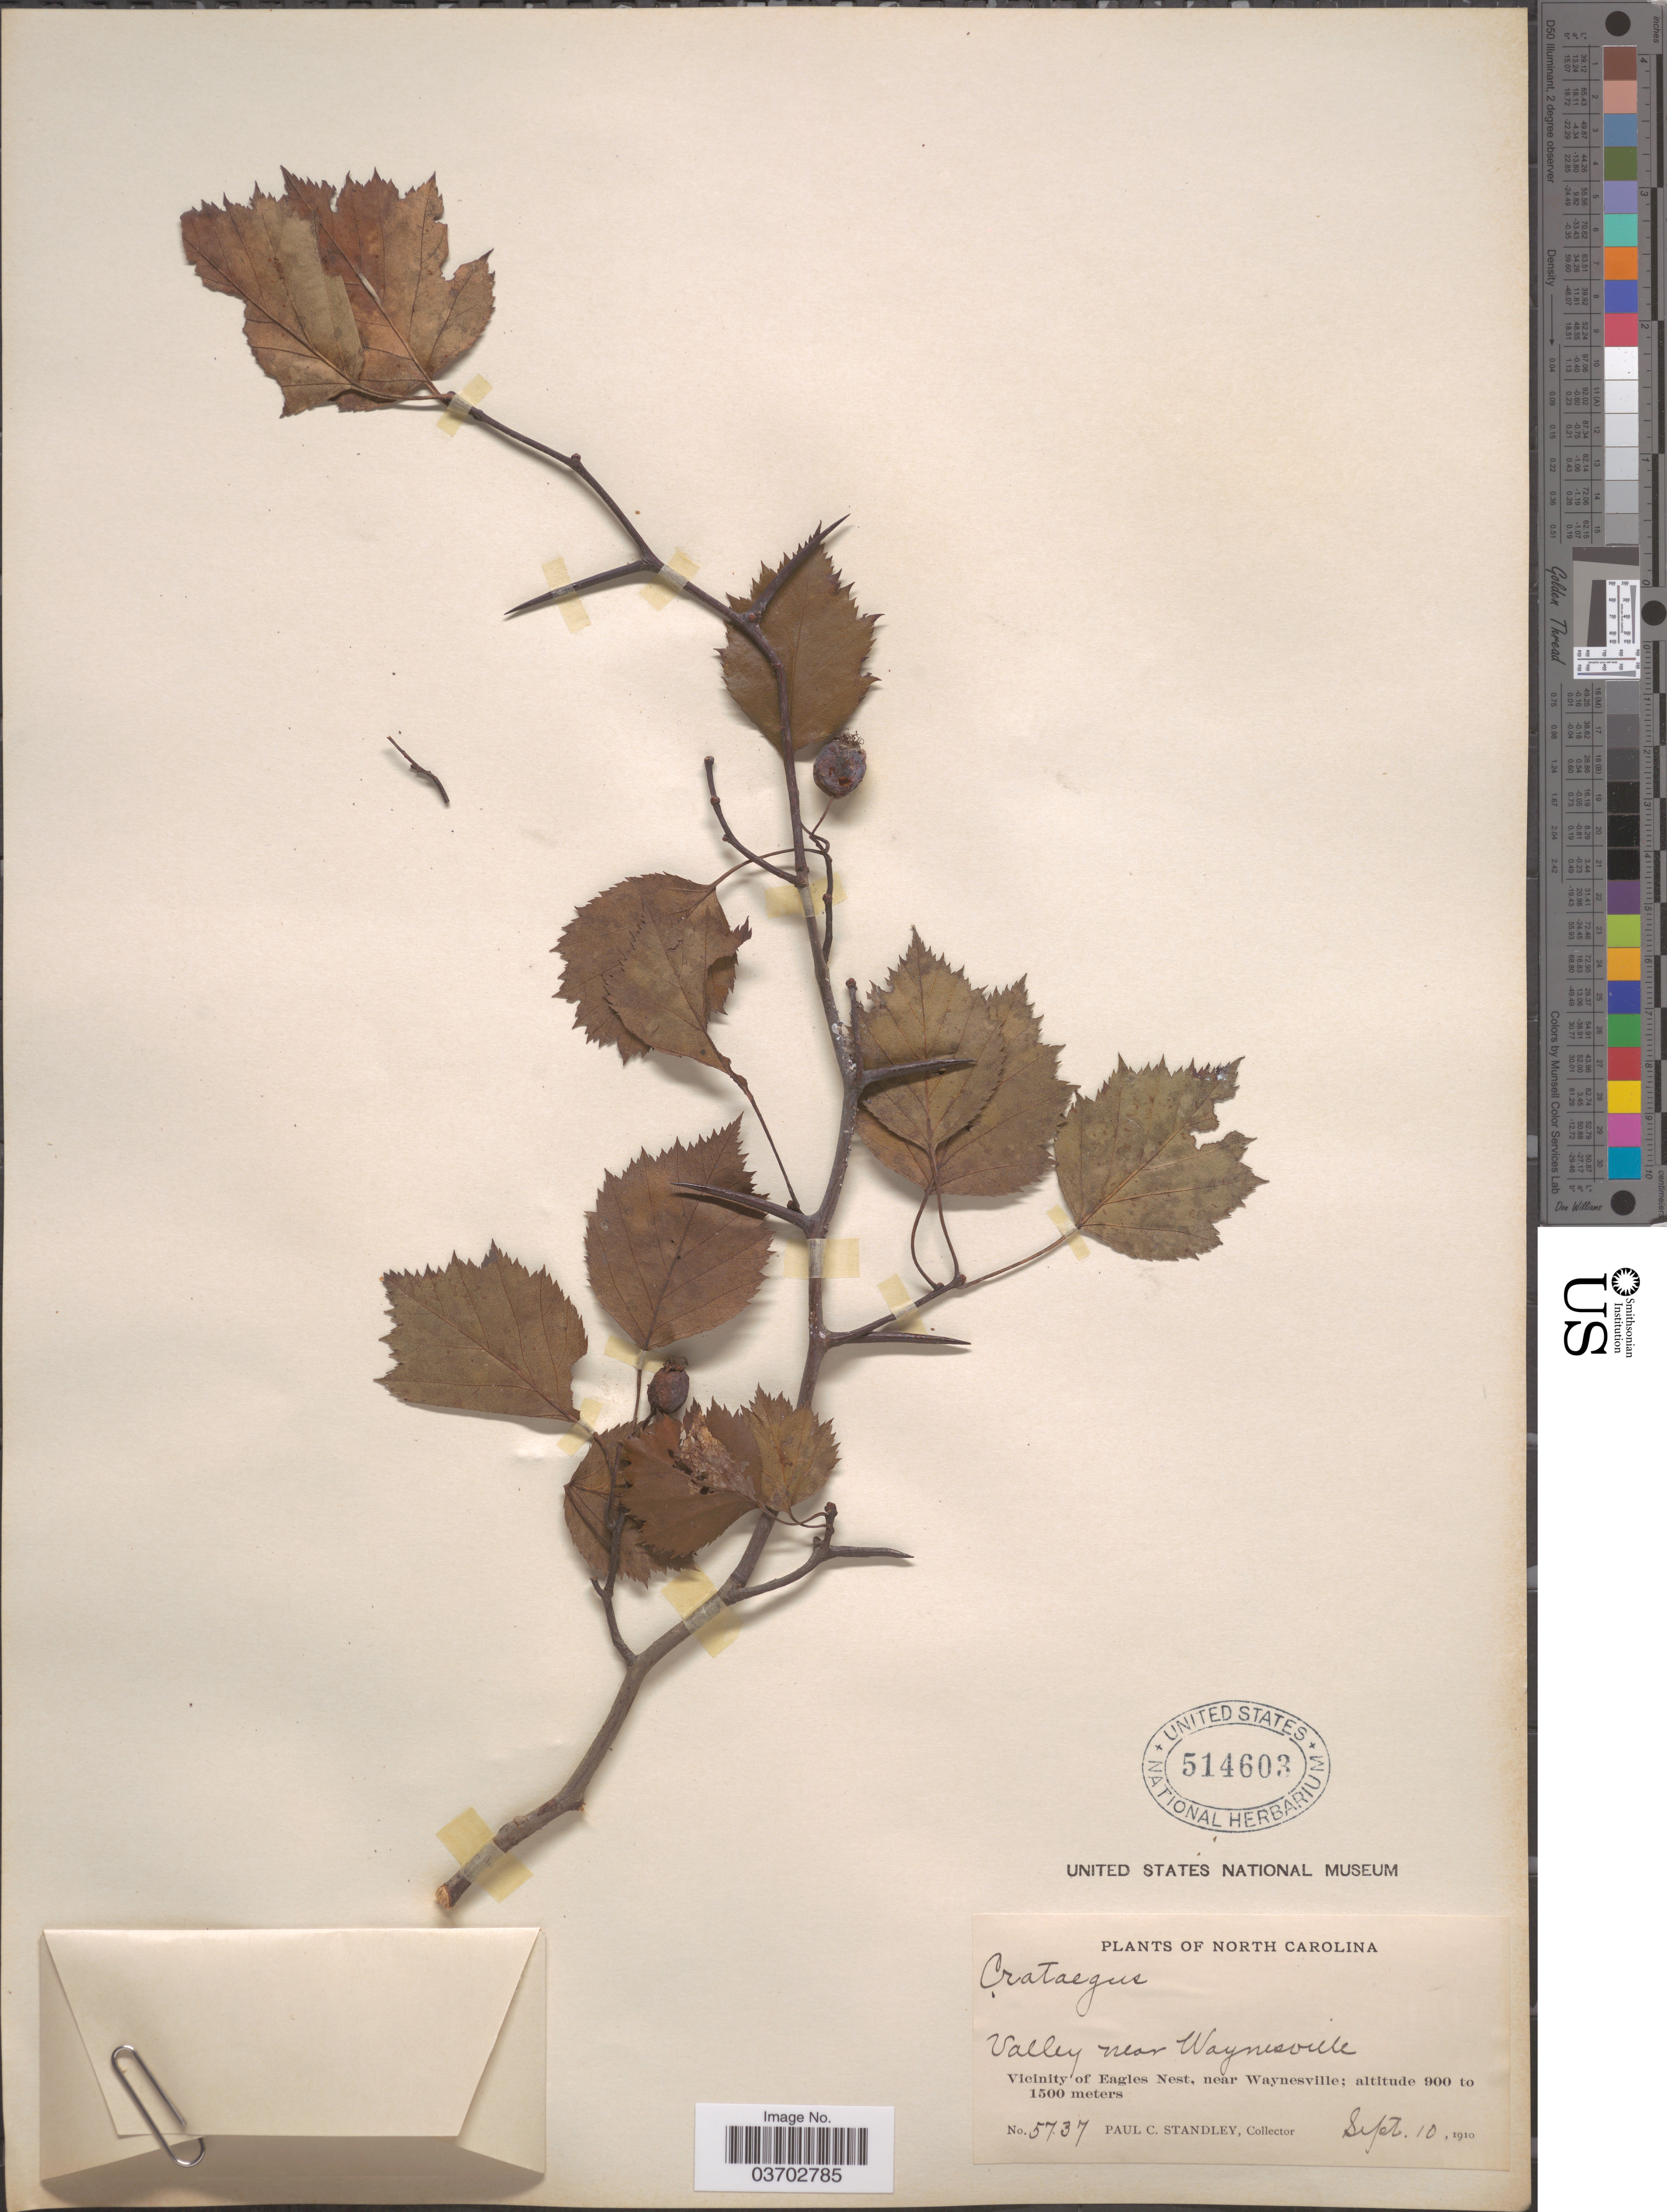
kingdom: Plantae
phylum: Tracheophyta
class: Magnoliopsida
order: Rosales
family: Rosaceae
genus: Crataegus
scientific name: Crataegus sp.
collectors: P. C. Standley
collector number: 5737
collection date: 1910-09-10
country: United States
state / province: North Carolina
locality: Valley near Waynesville. Vicinity of Eagles Nest, near Waynesville.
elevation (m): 900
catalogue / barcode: US 514603